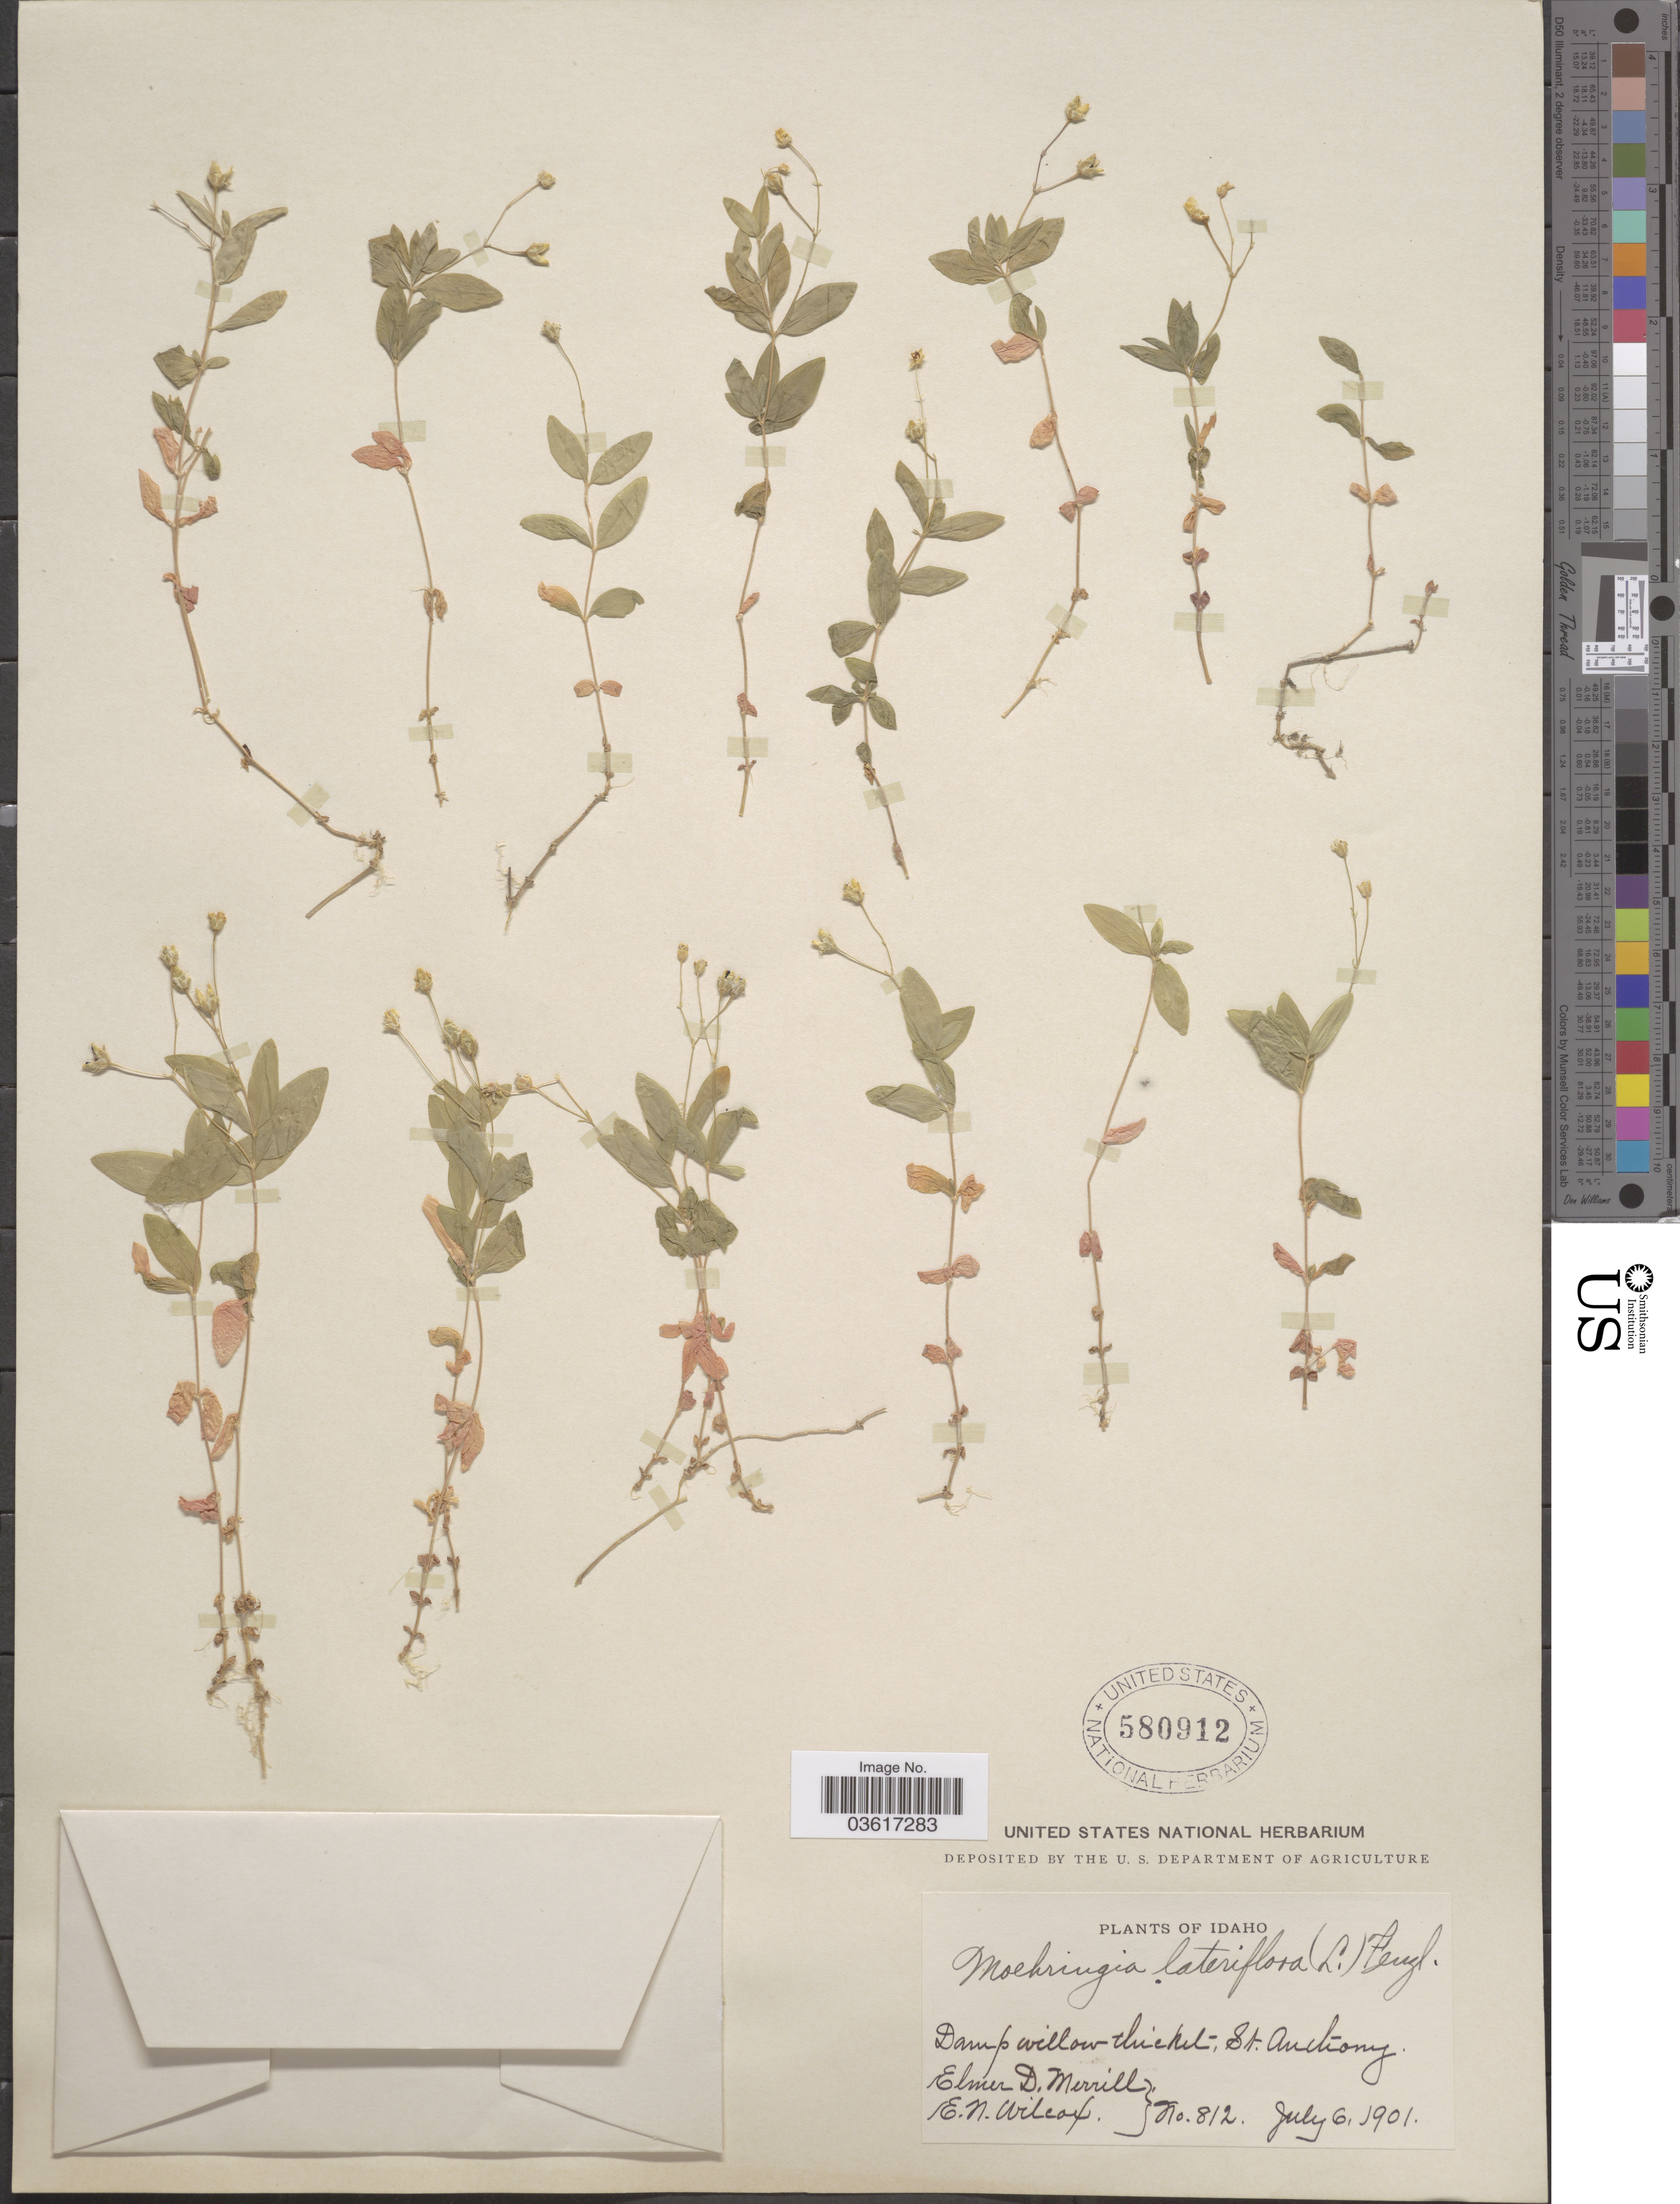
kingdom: Plantae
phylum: Tracheophyta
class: Magnoliopsida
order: Caryophyllales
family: Caryophyllaceae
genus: Moehringia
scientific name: Moehringia lateriflora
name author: (L.) Fenzl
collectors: E. D. Merrill & E. Wilcox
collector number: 812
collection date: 1901-07-06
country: United States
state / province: Idaho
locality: St. Anthony.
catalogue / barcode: US 580912